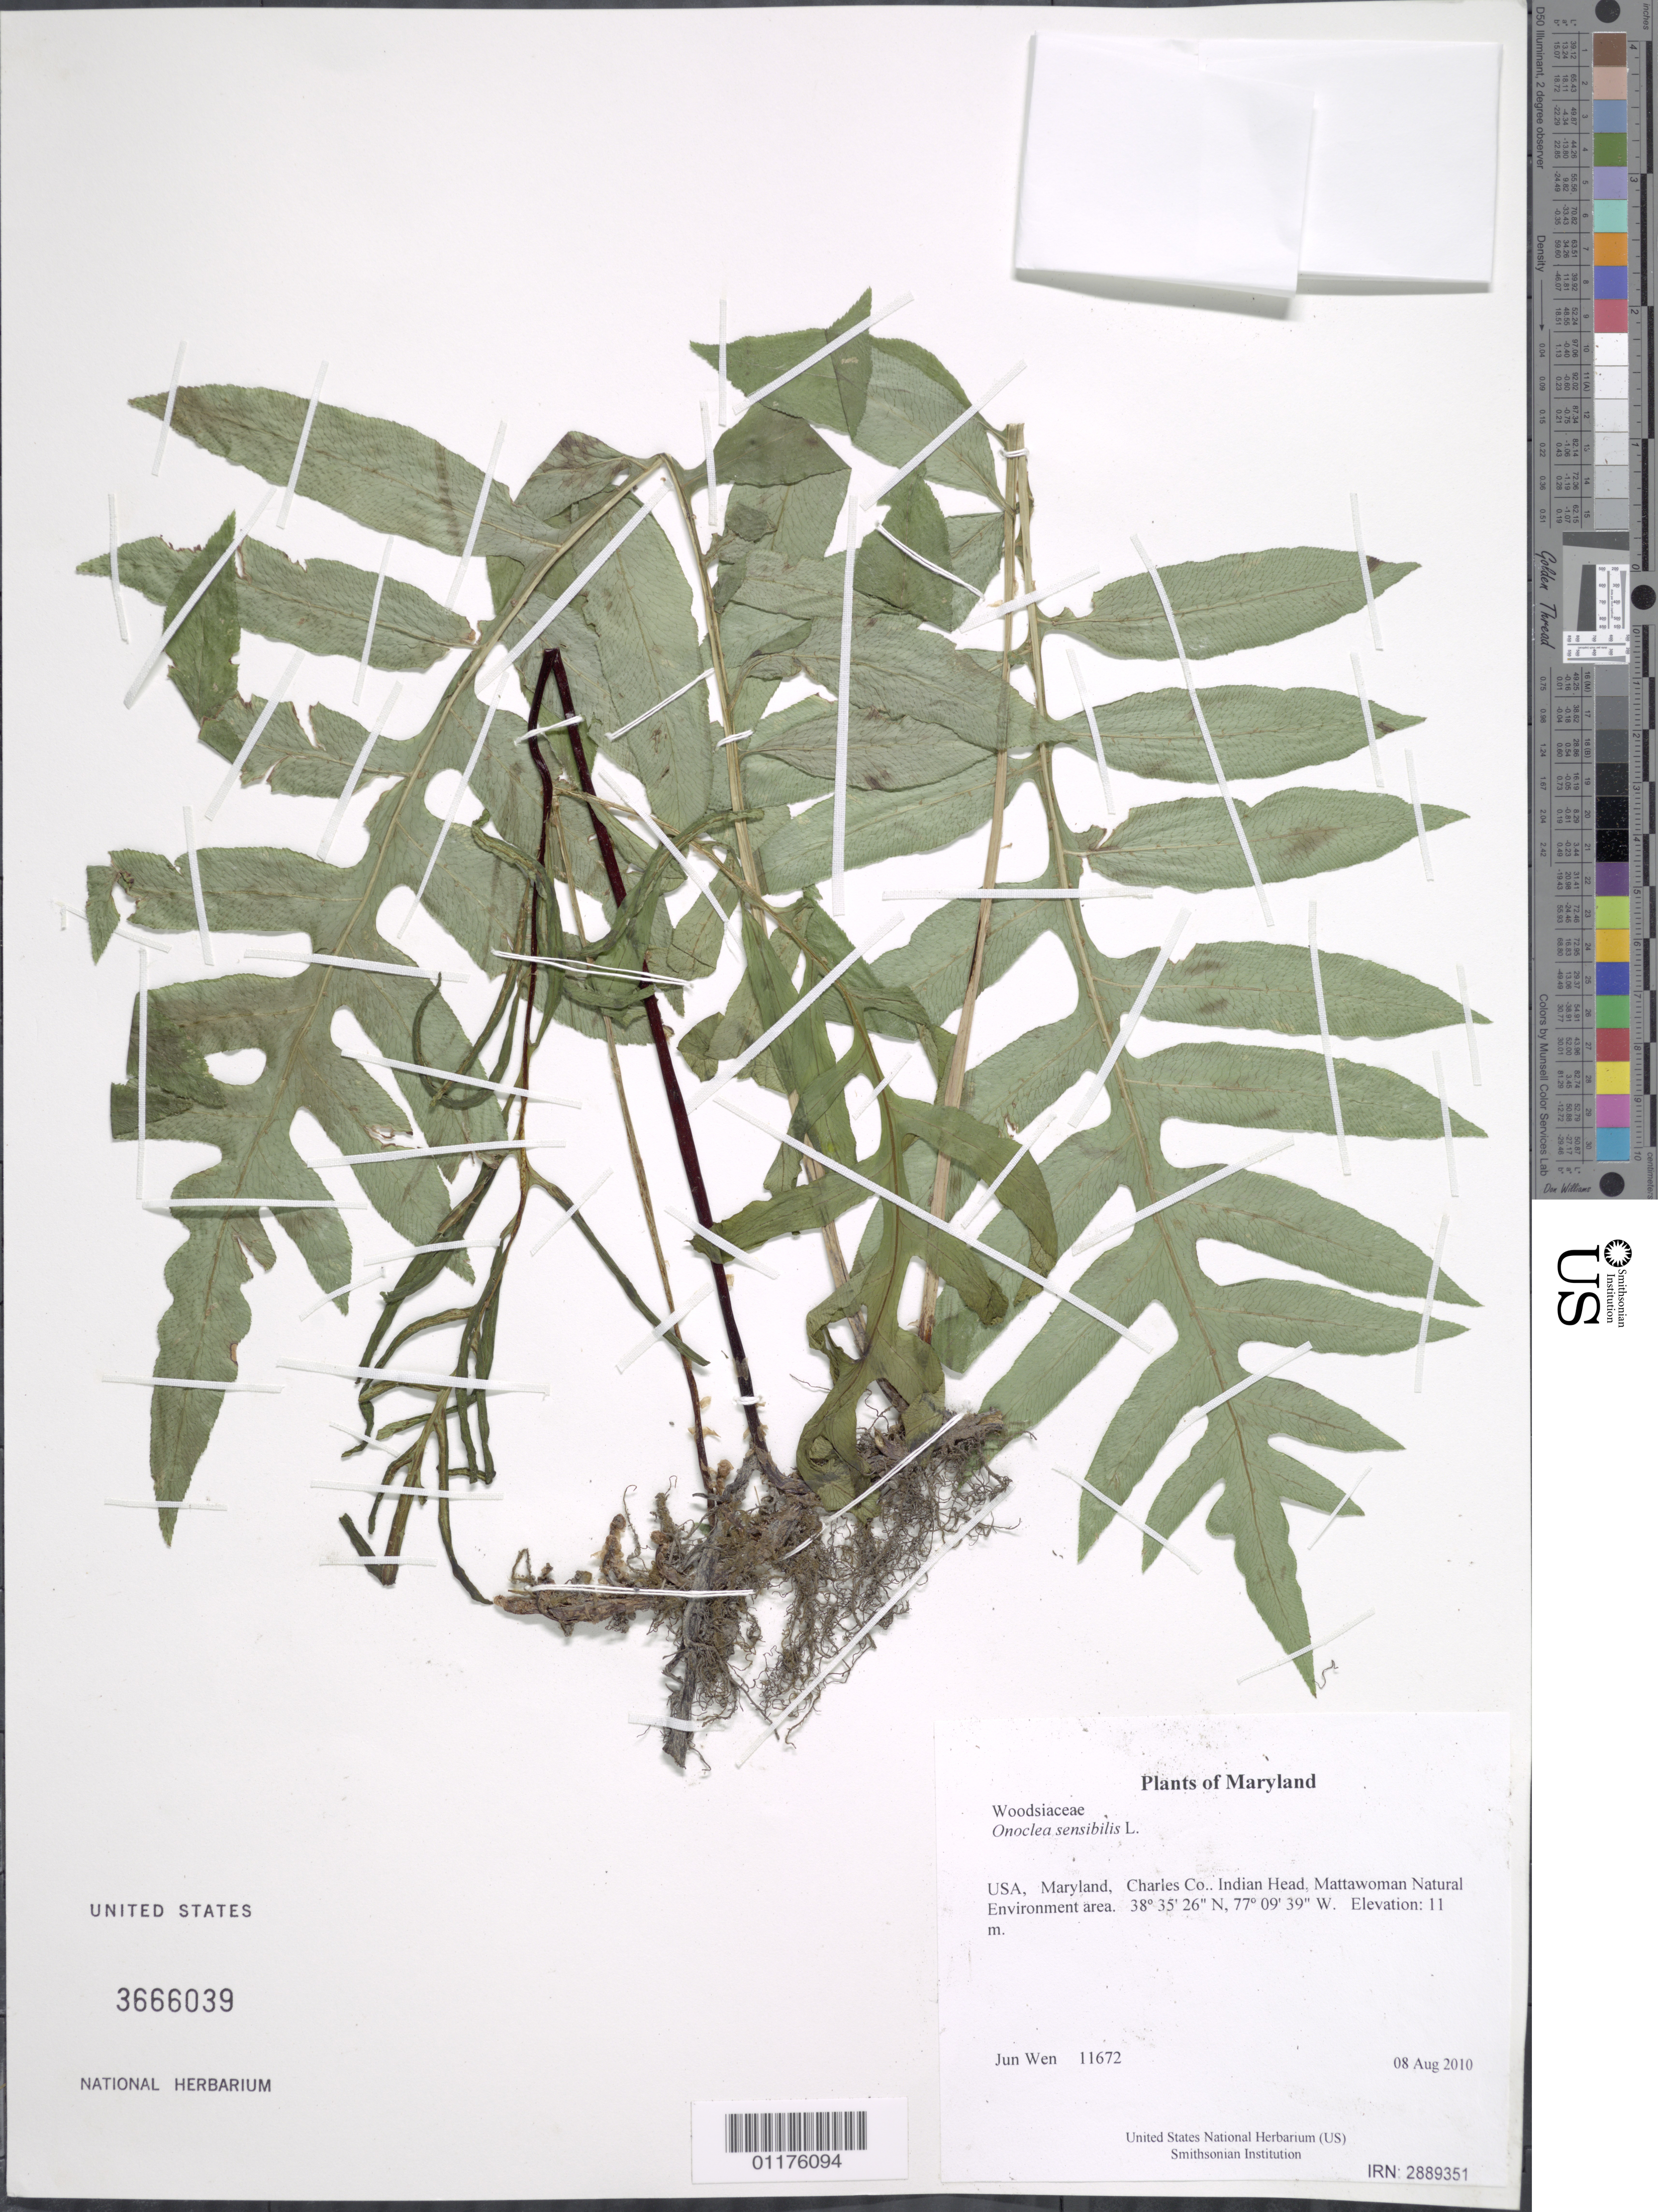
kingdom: Plantae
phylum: Tracheophyta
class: Polypodiopsida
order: Polypodiales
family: Onocleaceae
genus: Onoclea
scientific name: Onoclea sensibilis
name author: L.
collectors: J. Wen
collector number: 11672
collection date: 2010-08-08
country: United States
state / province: Maryland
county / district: Charles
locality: Indian Head, Mattawoman Natural Environment area.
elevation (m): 11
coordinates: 38 35.427 N, 77 09.647 W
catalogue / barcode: US 3666039